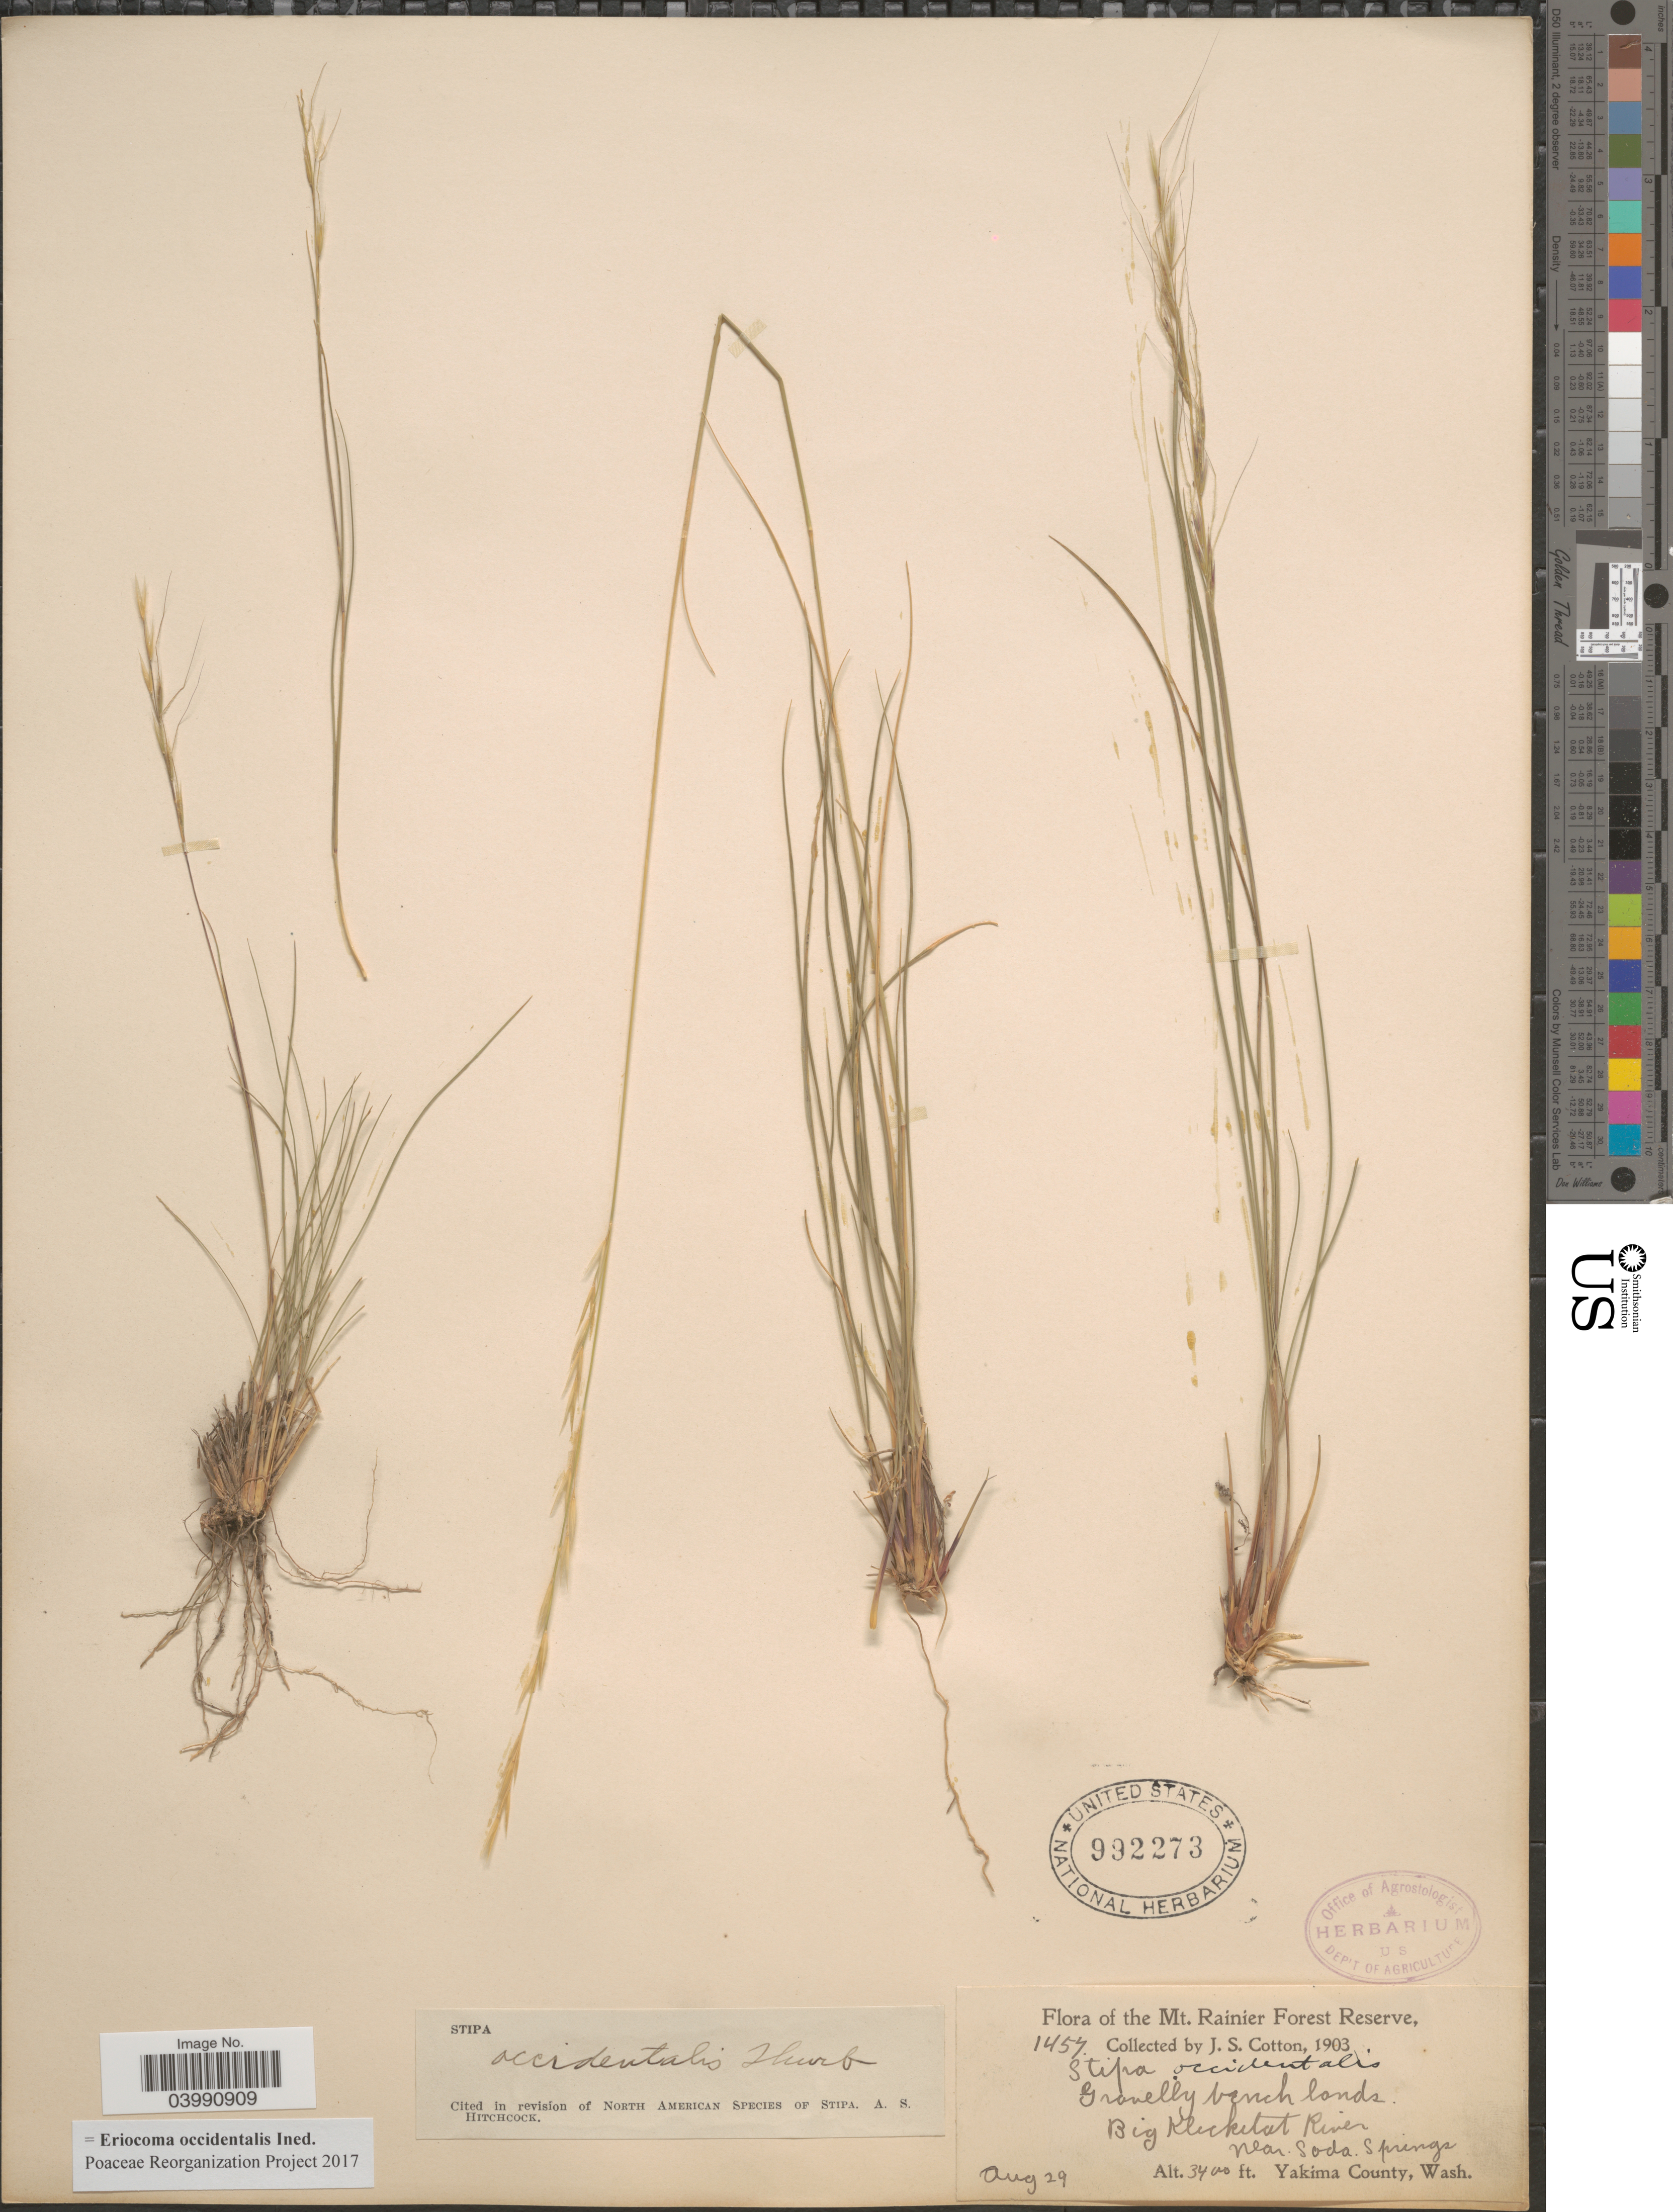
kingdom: Plantae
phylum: Tracheophyta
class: Liliopsida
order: Poales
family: Poaceae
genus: Eriocoma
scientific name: Eriocoma occidentalis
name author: (Thurb. ex S. Watson) Romasch.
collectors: J. S. Cotton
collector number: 1457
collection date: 1903-08-29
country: United States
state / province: Washington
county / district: Yakima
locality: The Mt. Rainier Forest Reserve. Big Klickitat River near Soda Springs. Yakima County.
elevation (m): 1036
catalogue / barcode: US 992273